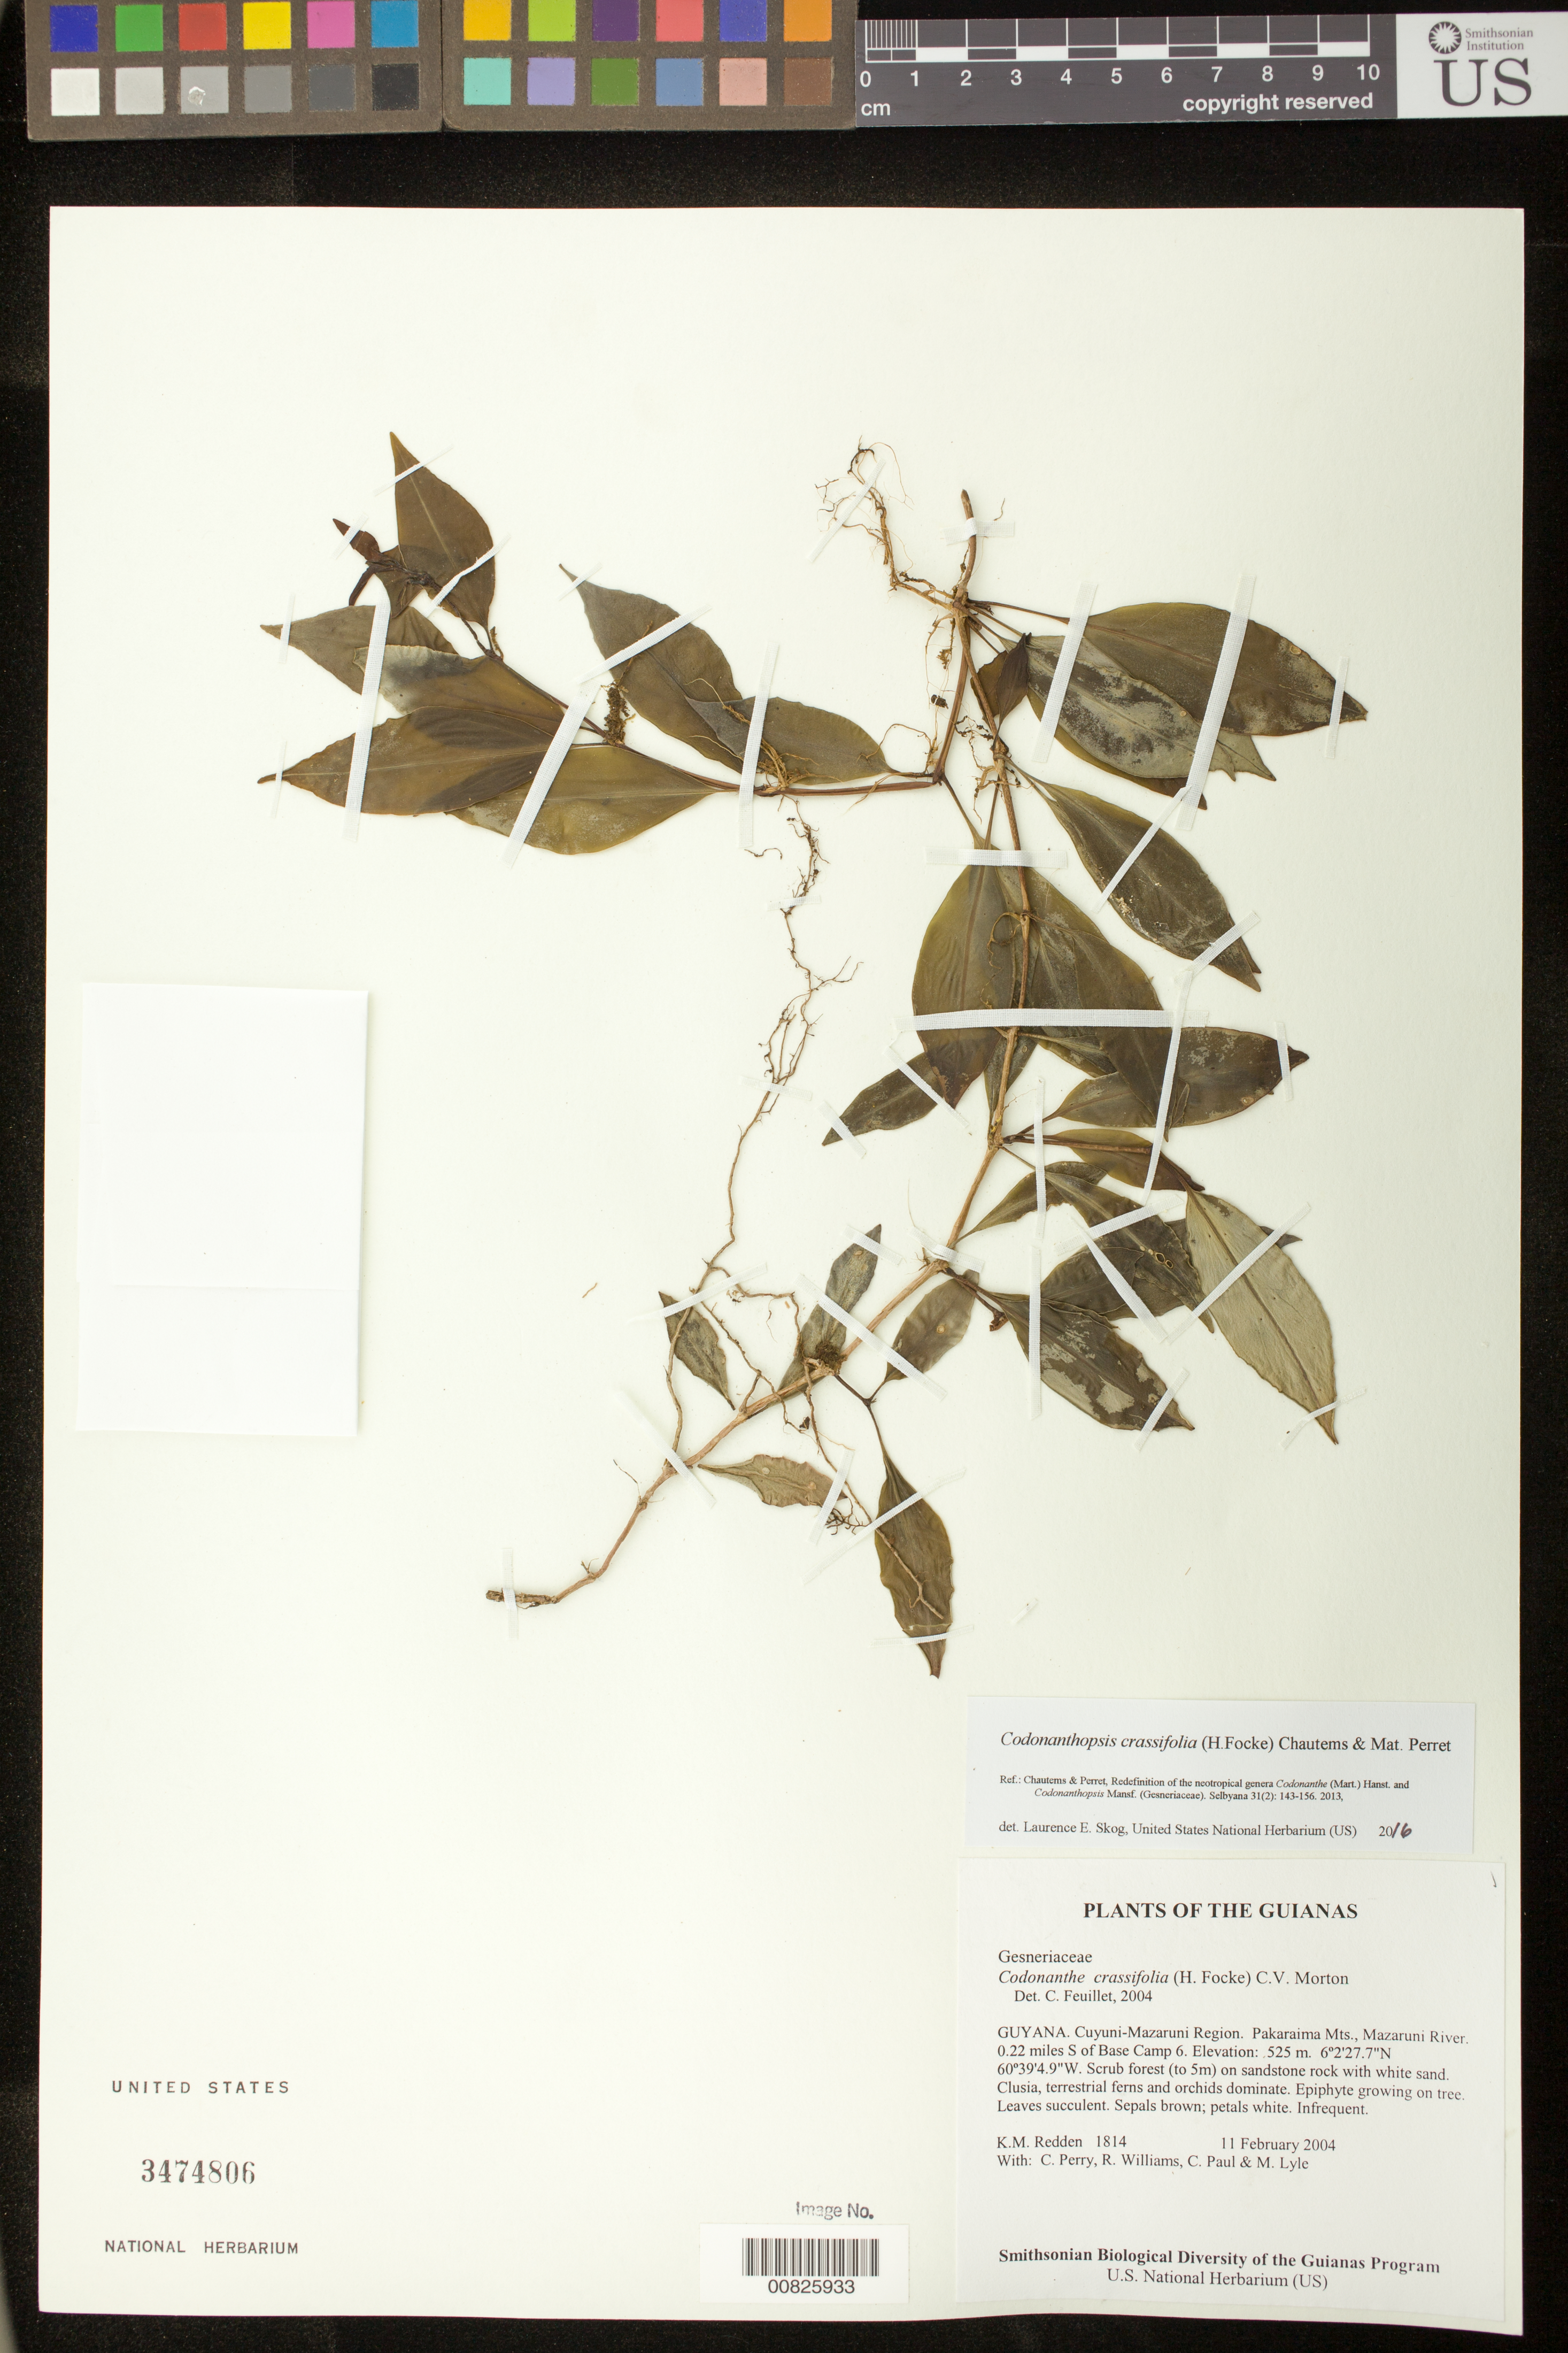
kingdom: Plantae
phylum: Tracheophyta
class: Magnoliopsida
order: Lamiales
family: Gesneriaceae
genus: Codonanthopsis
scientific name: Codonanthopsis crassifolia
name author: (H. Focke) Chautems & Mat.Perret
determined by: Skog, Laurence E.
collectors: K. M. Redden, C. Perry, R. Williams, C. Paul & M. Lyle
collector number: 1814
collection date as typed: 11 Feb 2004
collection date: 2004-02-11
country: Guyana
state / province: Cuyuni-Mazaruni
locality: Cuyuni-Mazaruni Region. Pakaraima Mts., Mazaruni River. 0.22 miles S of Base Camp 6.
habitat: Scrub forest (to 5 m) on sandstone rock with white sand.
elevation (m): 525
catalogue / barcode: US 3474806